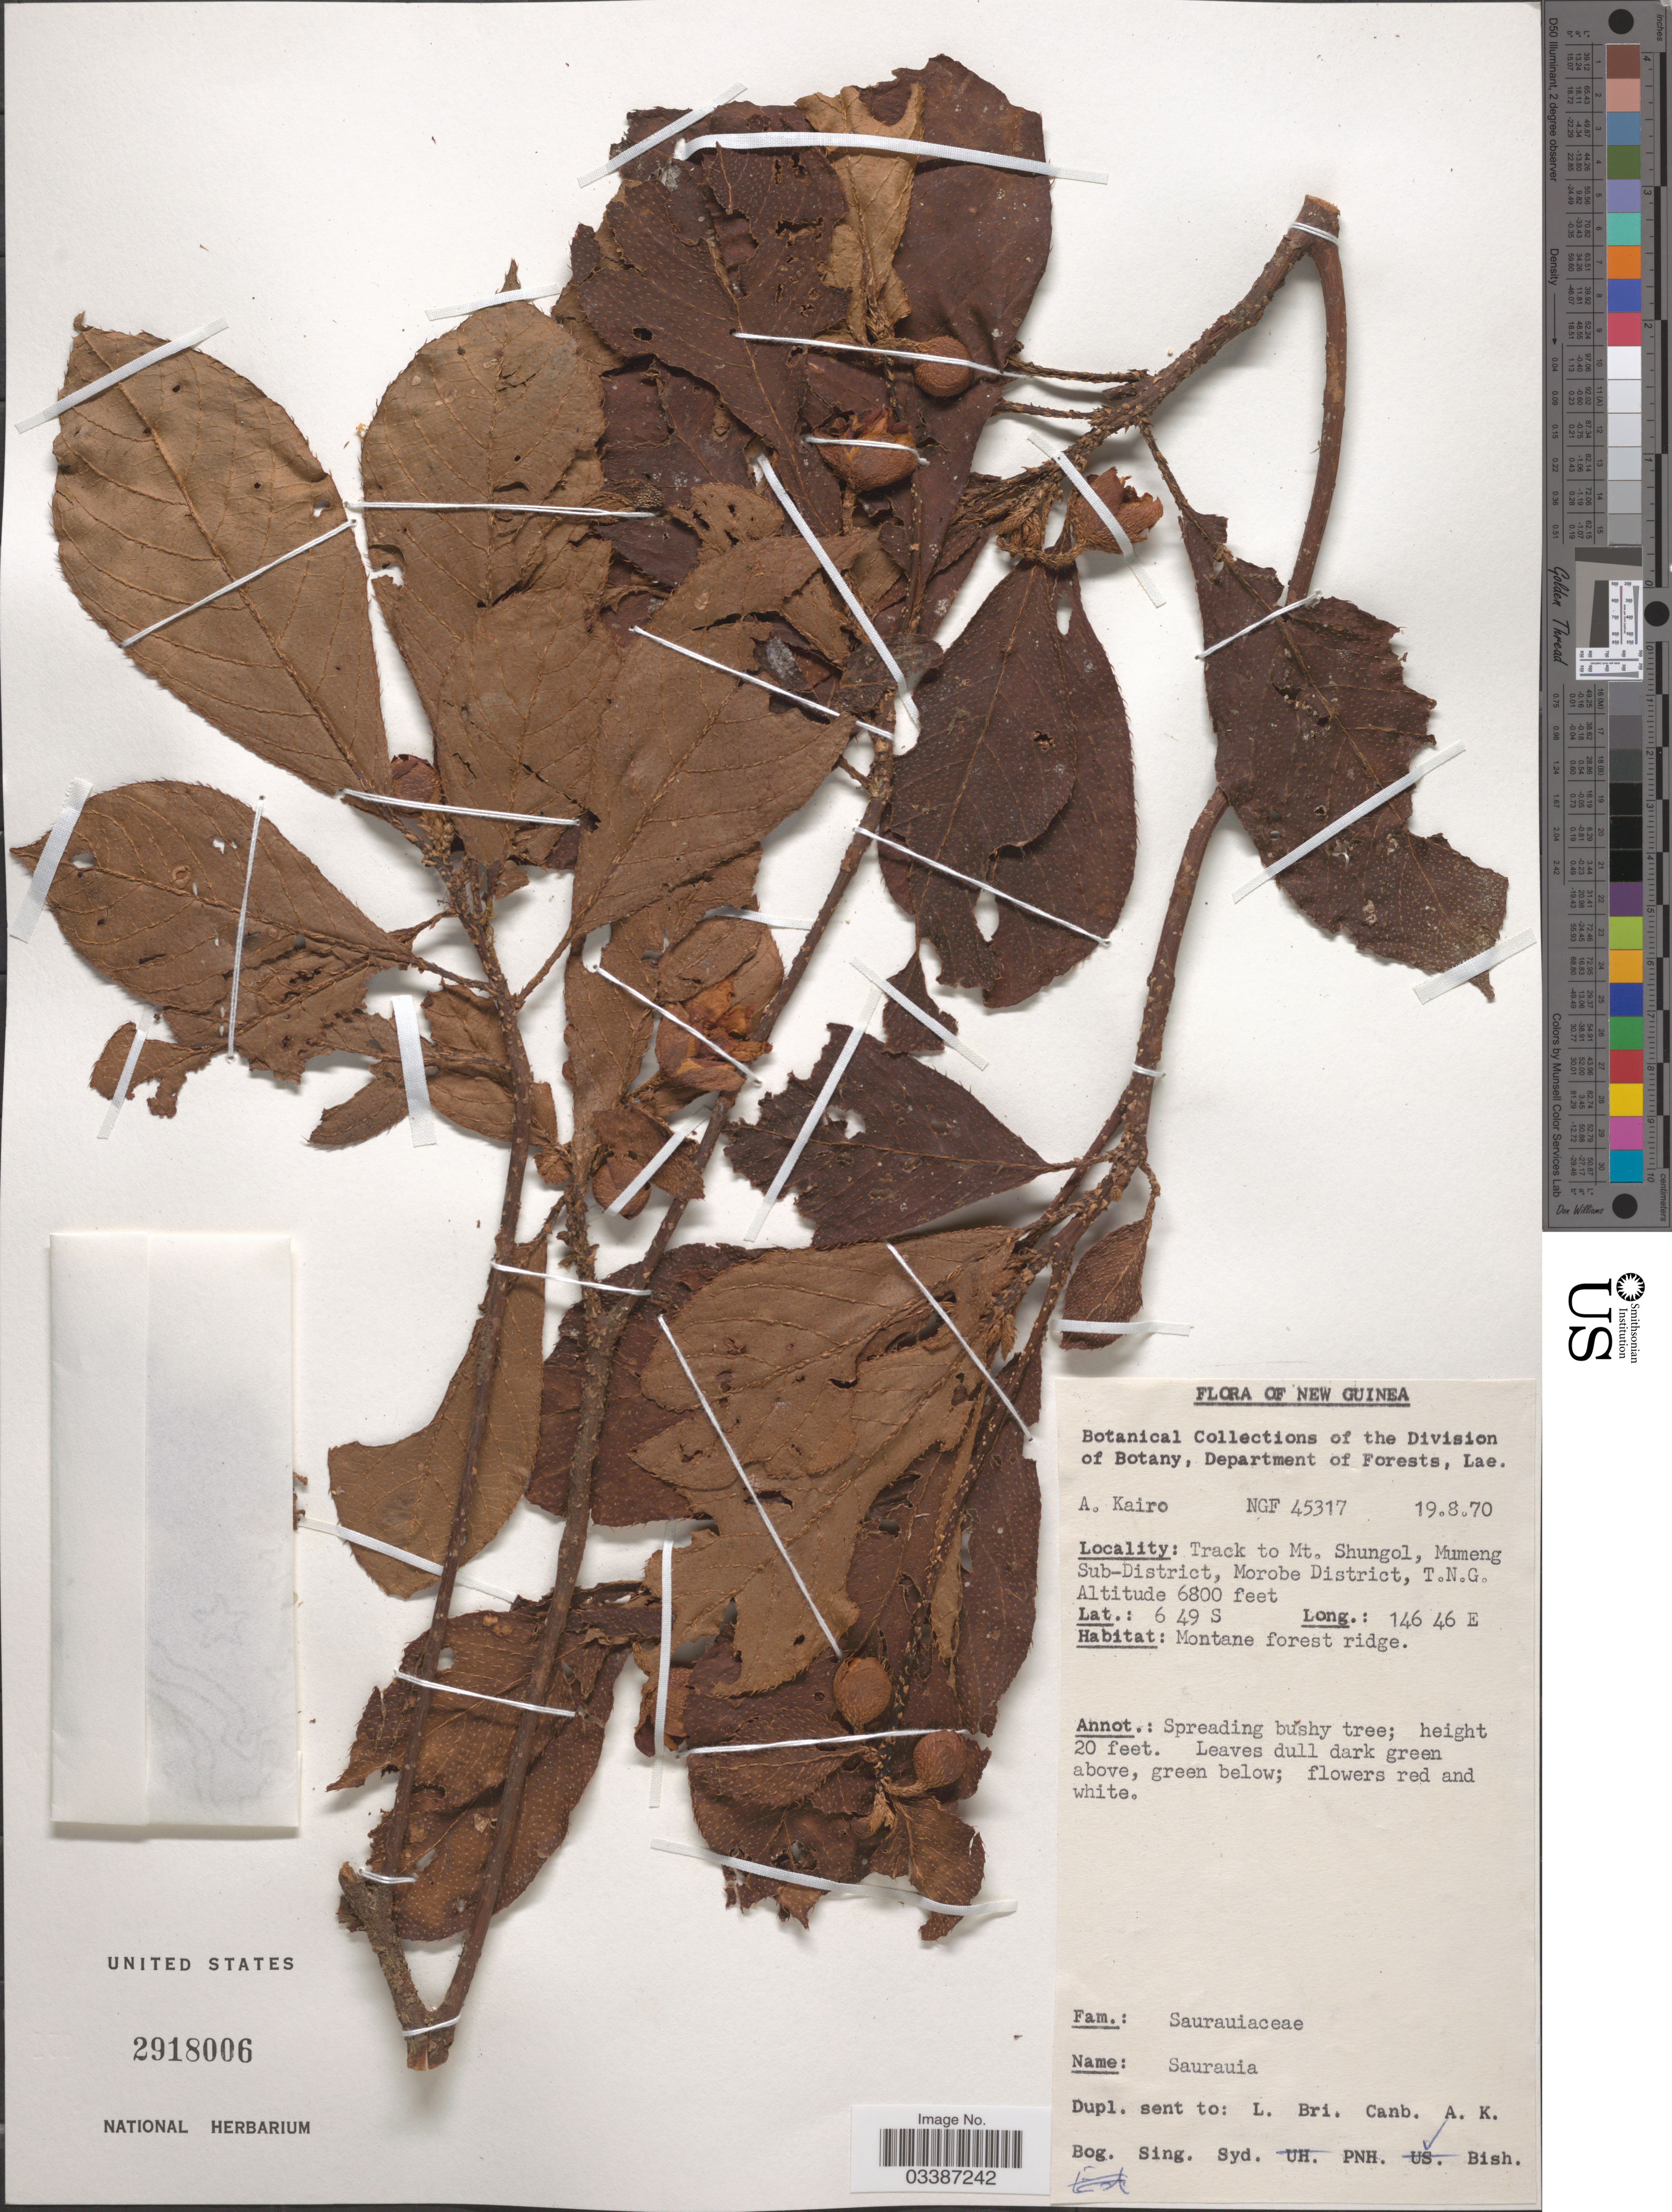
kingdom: Plantae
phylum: Tracheophyta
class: Magnoliopsida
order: Ericales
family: Actinidiaceae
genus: Saurauia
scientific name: Saurauia sp.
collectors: A. Kairo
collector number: NGF 45317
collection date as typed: Transcribed d/m/y: 19/8/70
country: Papua New Guinea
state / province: Morobe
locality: New Guinea. Track to Mt. Shungol, Mumeng Sub-District, Morobe District, T.N.G.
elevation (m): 2073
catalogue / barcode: US 2918006